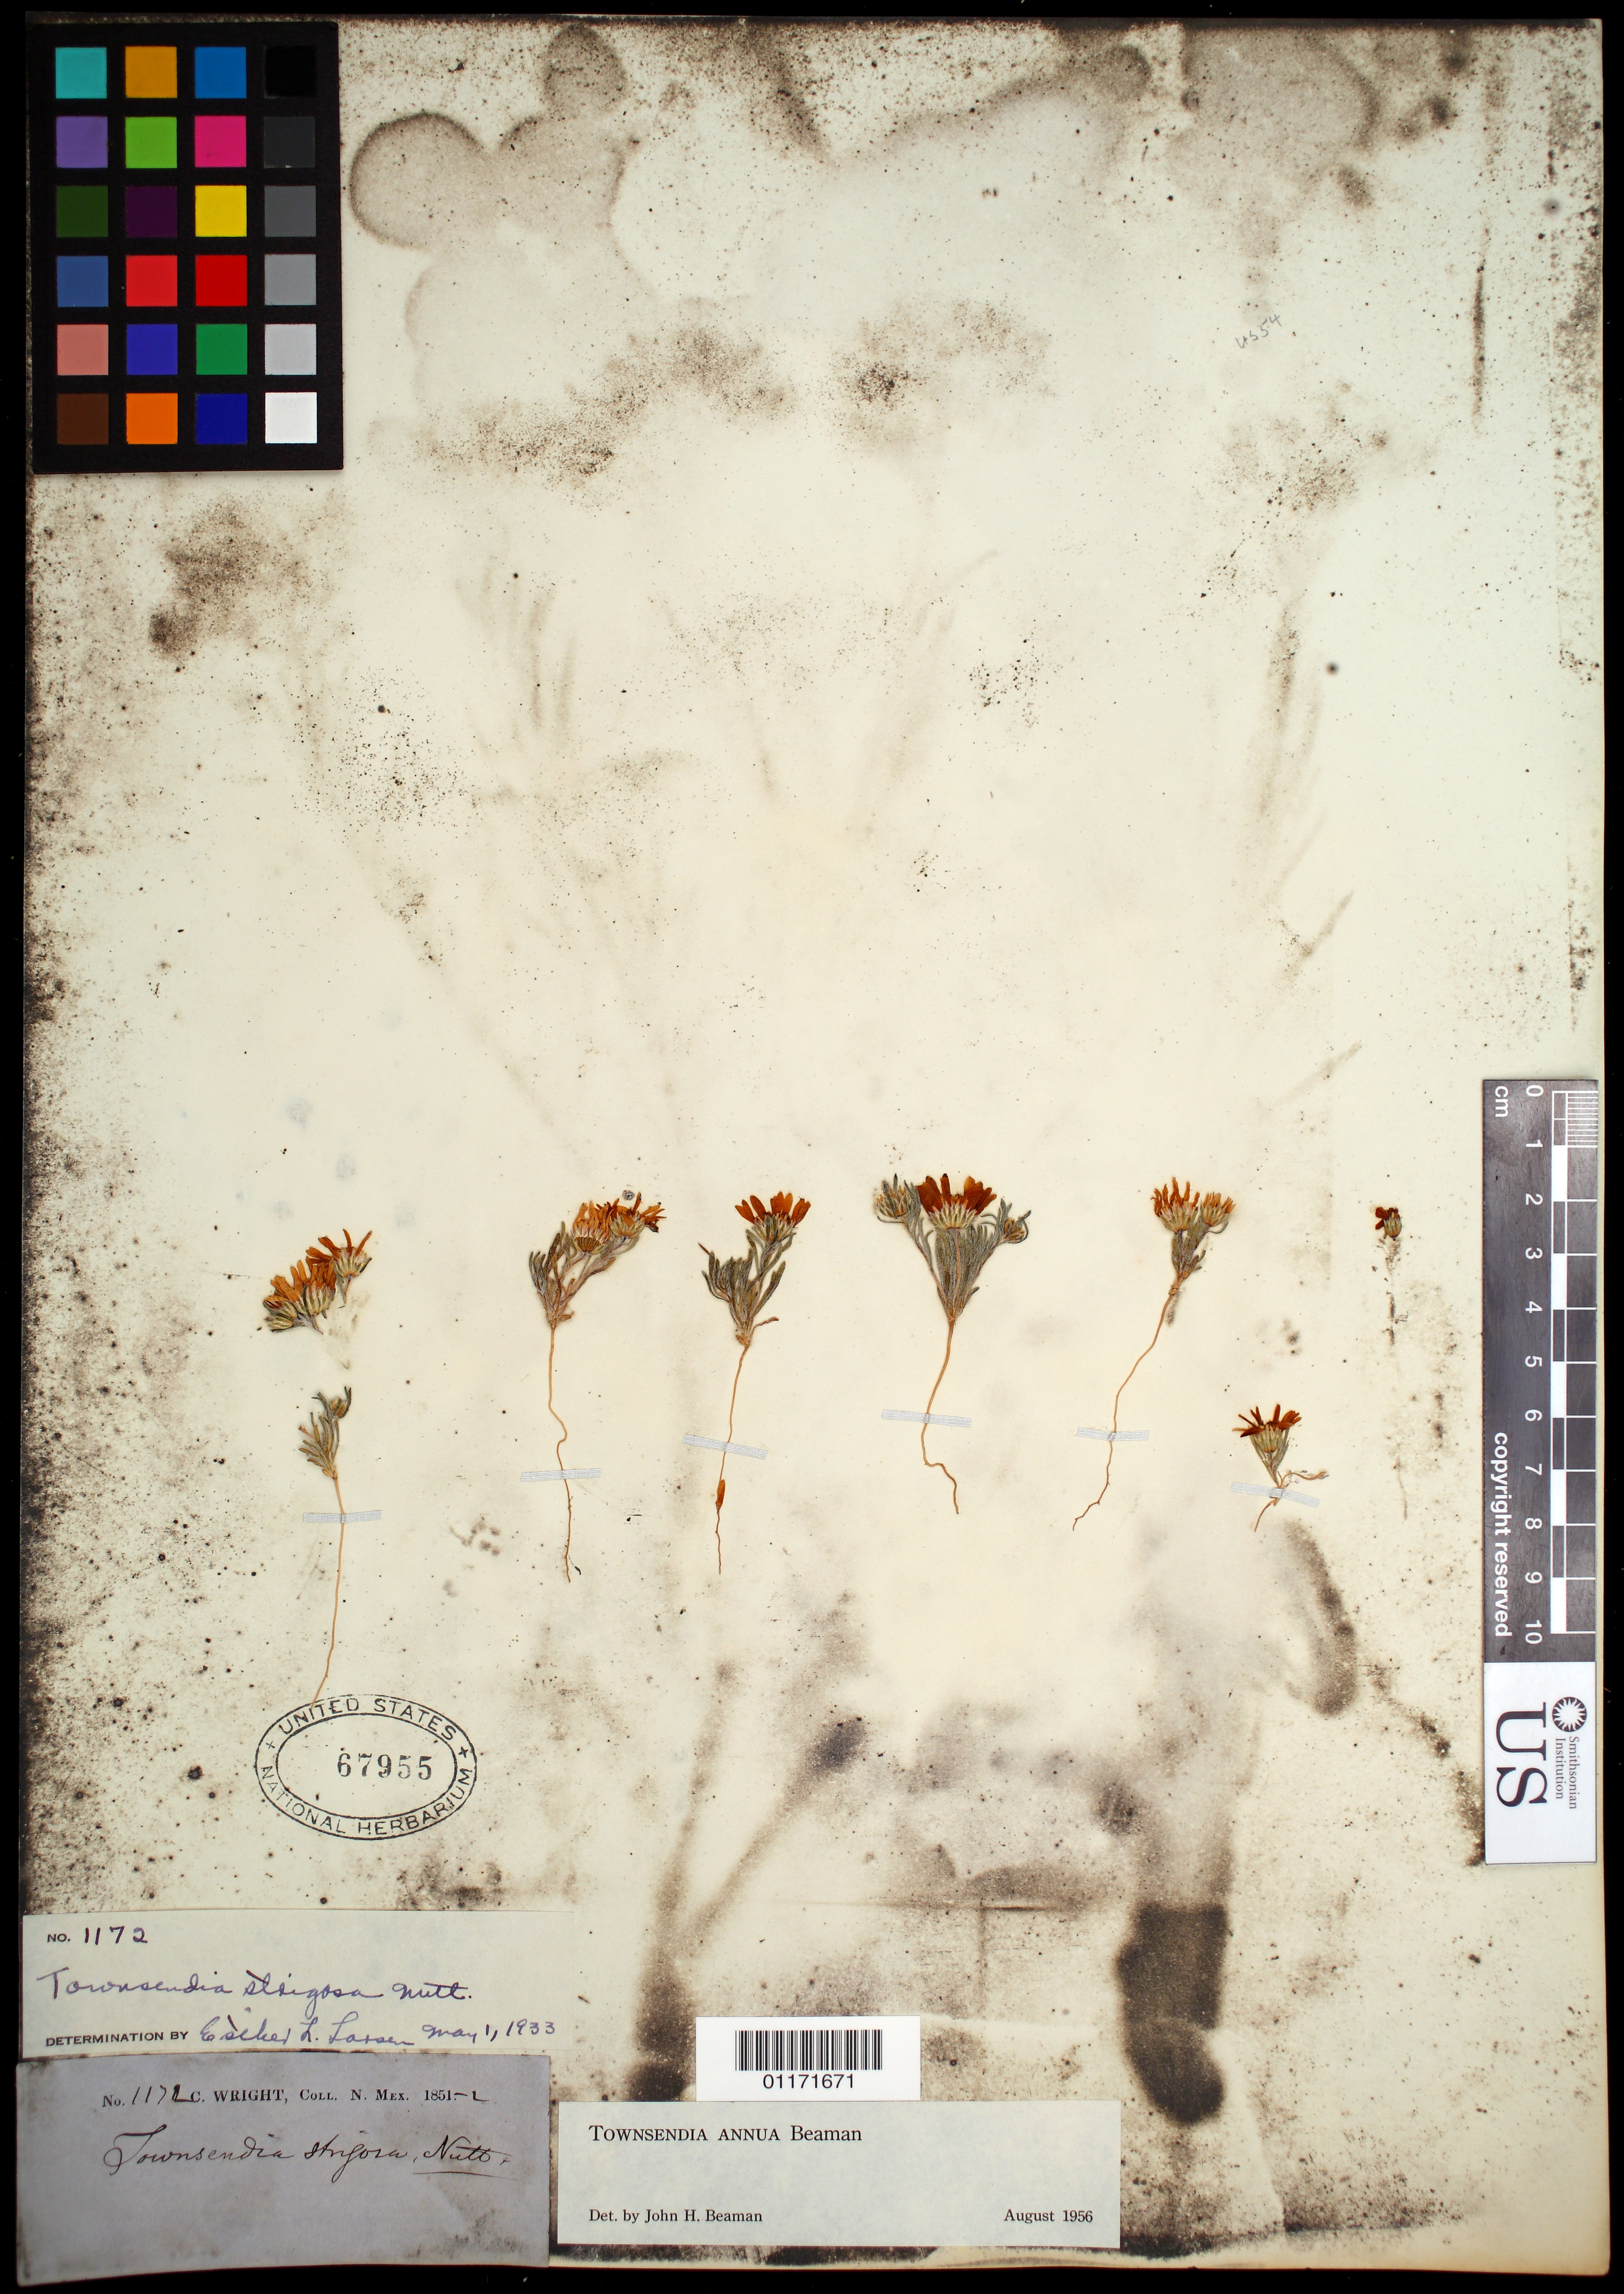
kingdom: Plantae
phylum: Tracheophyta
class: Magnoliopsida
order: Asterales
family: Asteraceae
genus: Townsendia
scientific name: Townsendia annua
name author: Beaman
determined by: Beaman, J. H., Curator (MSC), Michigan State University (UNITED STATES)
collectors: C. Wright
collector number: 1172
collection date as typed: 1851 to -- --- 1852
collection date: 1851/1852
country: United States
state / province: New Mexico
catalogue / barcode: US 67955